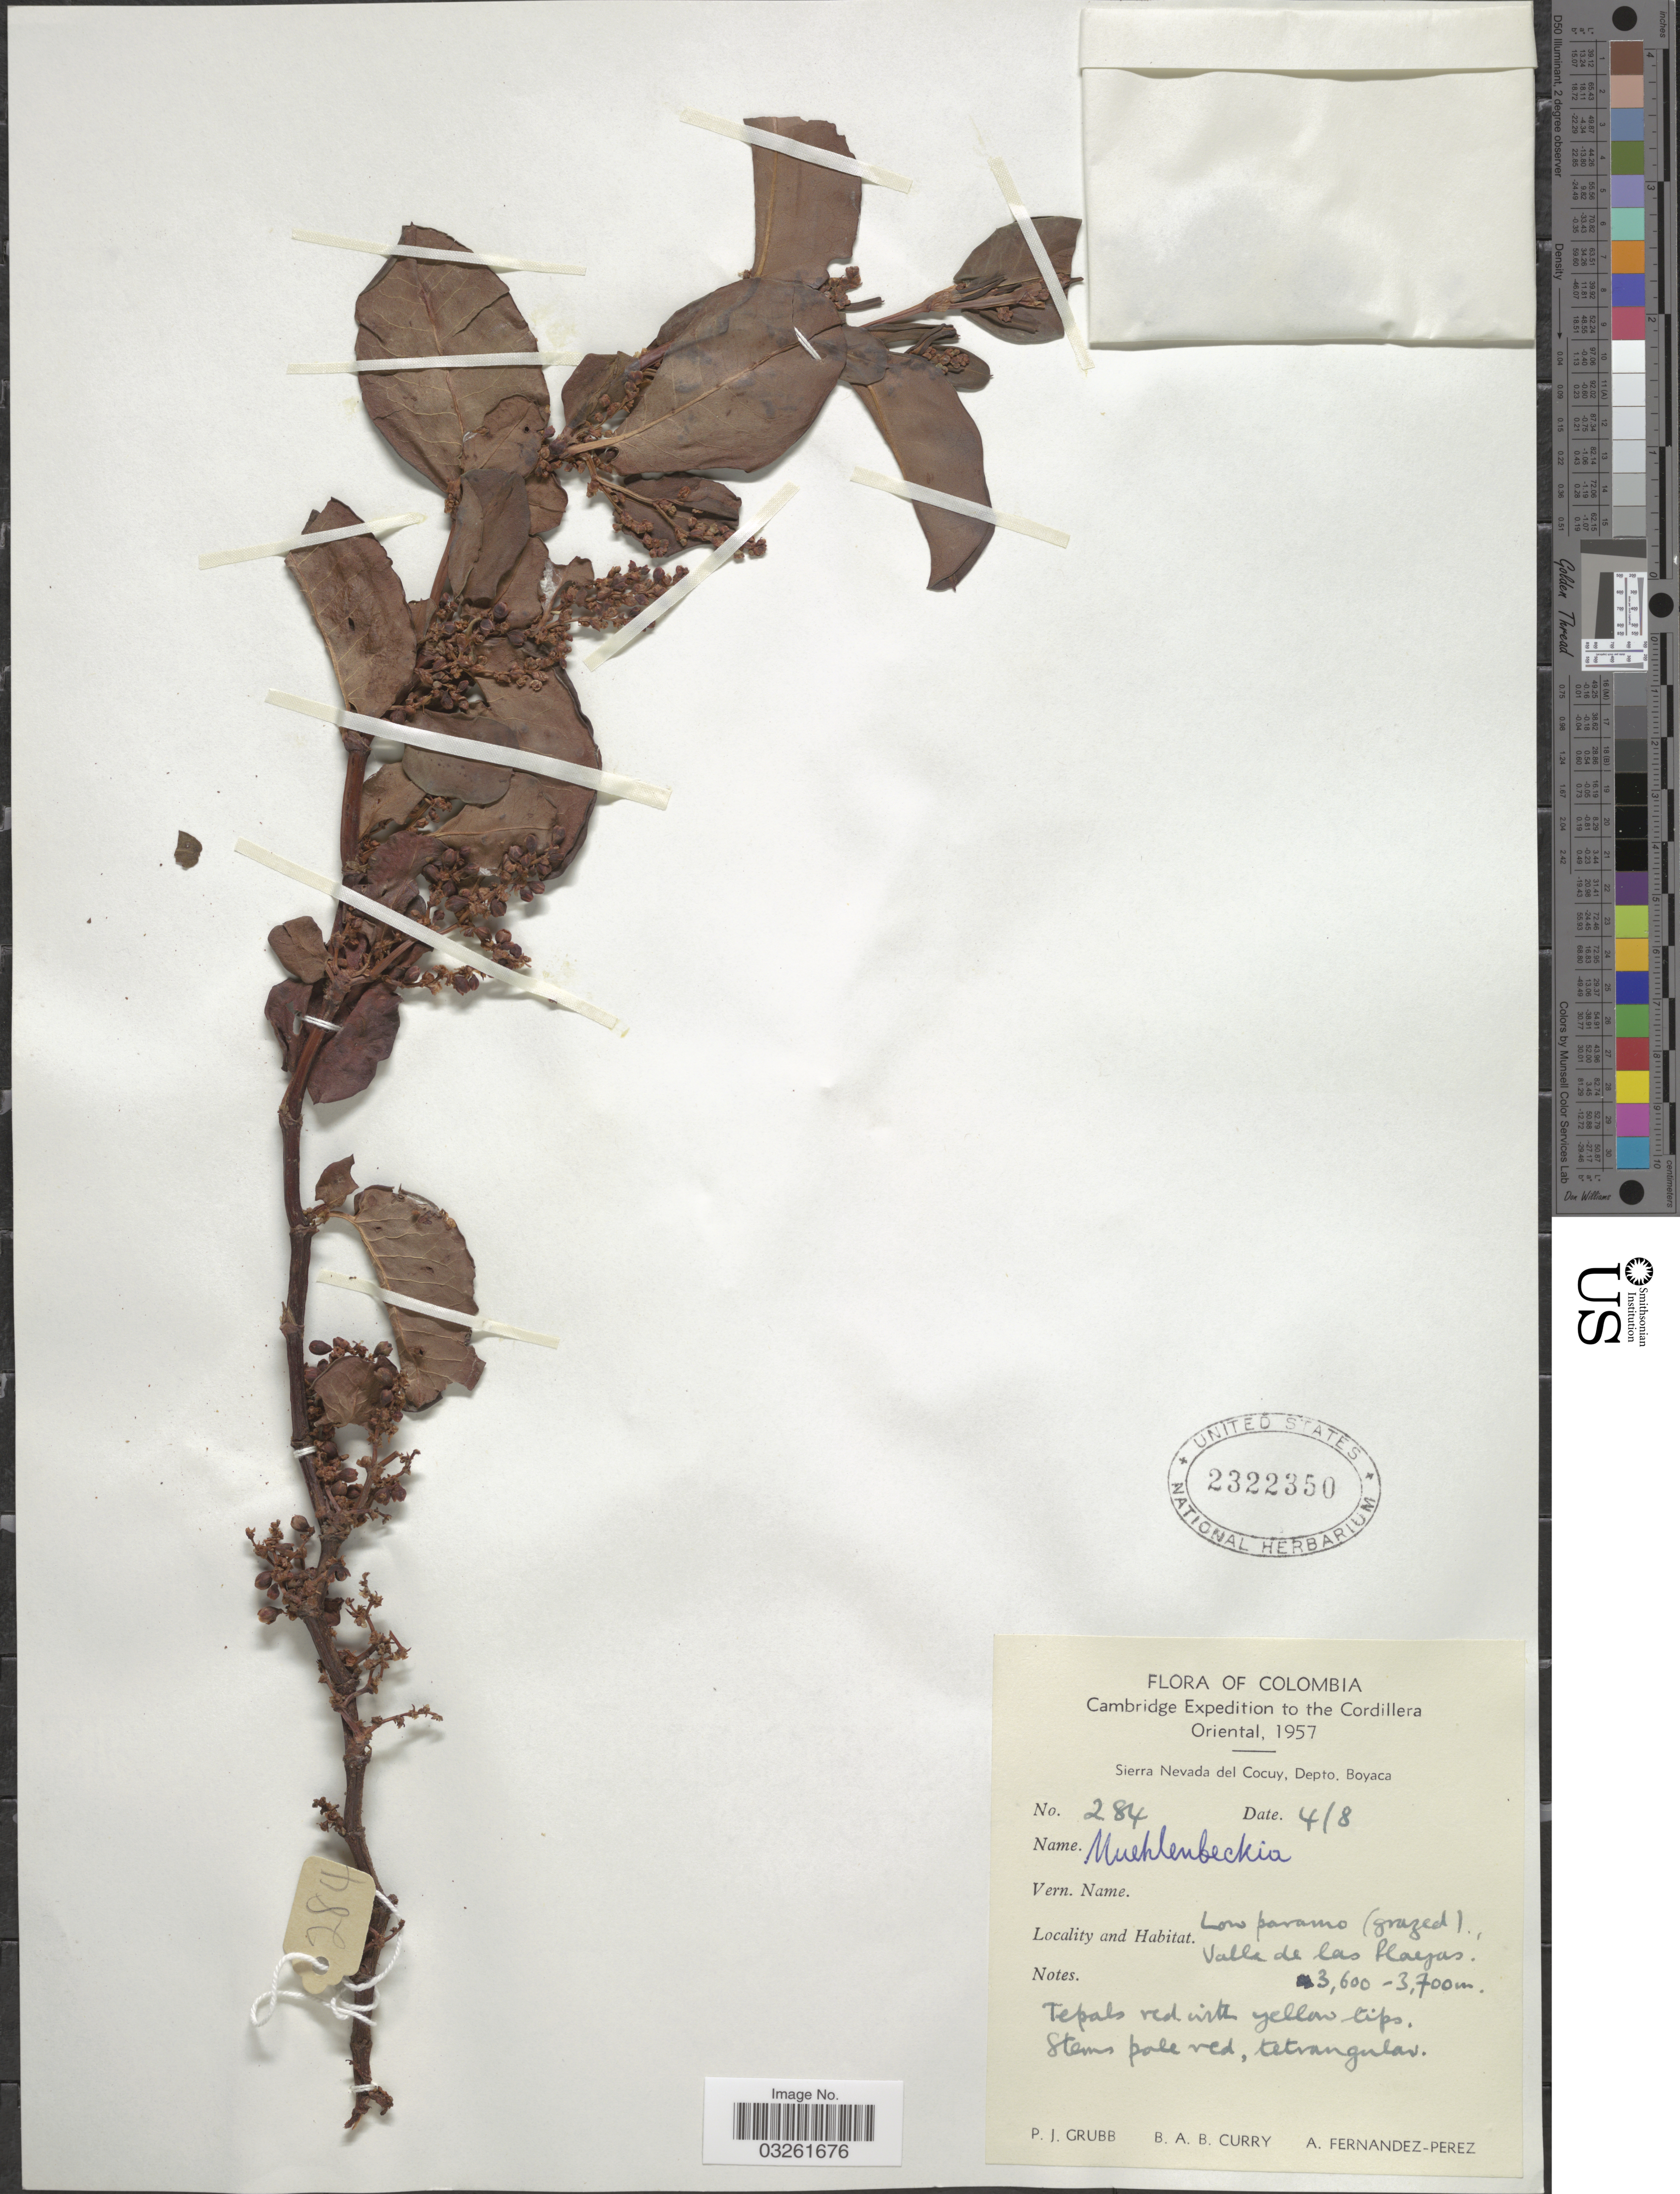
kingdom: Plantae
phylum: Tracheophyta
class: Magnoliopsida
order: Caryophyllales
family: Polygonaceae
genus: Muehlenbeckia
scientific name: Muehlenbeckia sp.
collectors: P. J. Grubb, B. A. B. Curry & A. Fernández-Pérez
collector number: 284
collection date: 1957-08-04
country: Colombia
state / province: Boyacá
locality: Cordillera Oriental. Sierra Nevada del Cocuy, Depto. Boyaca. Valle de las Playas.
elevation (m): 3600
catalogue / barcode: US 2322350